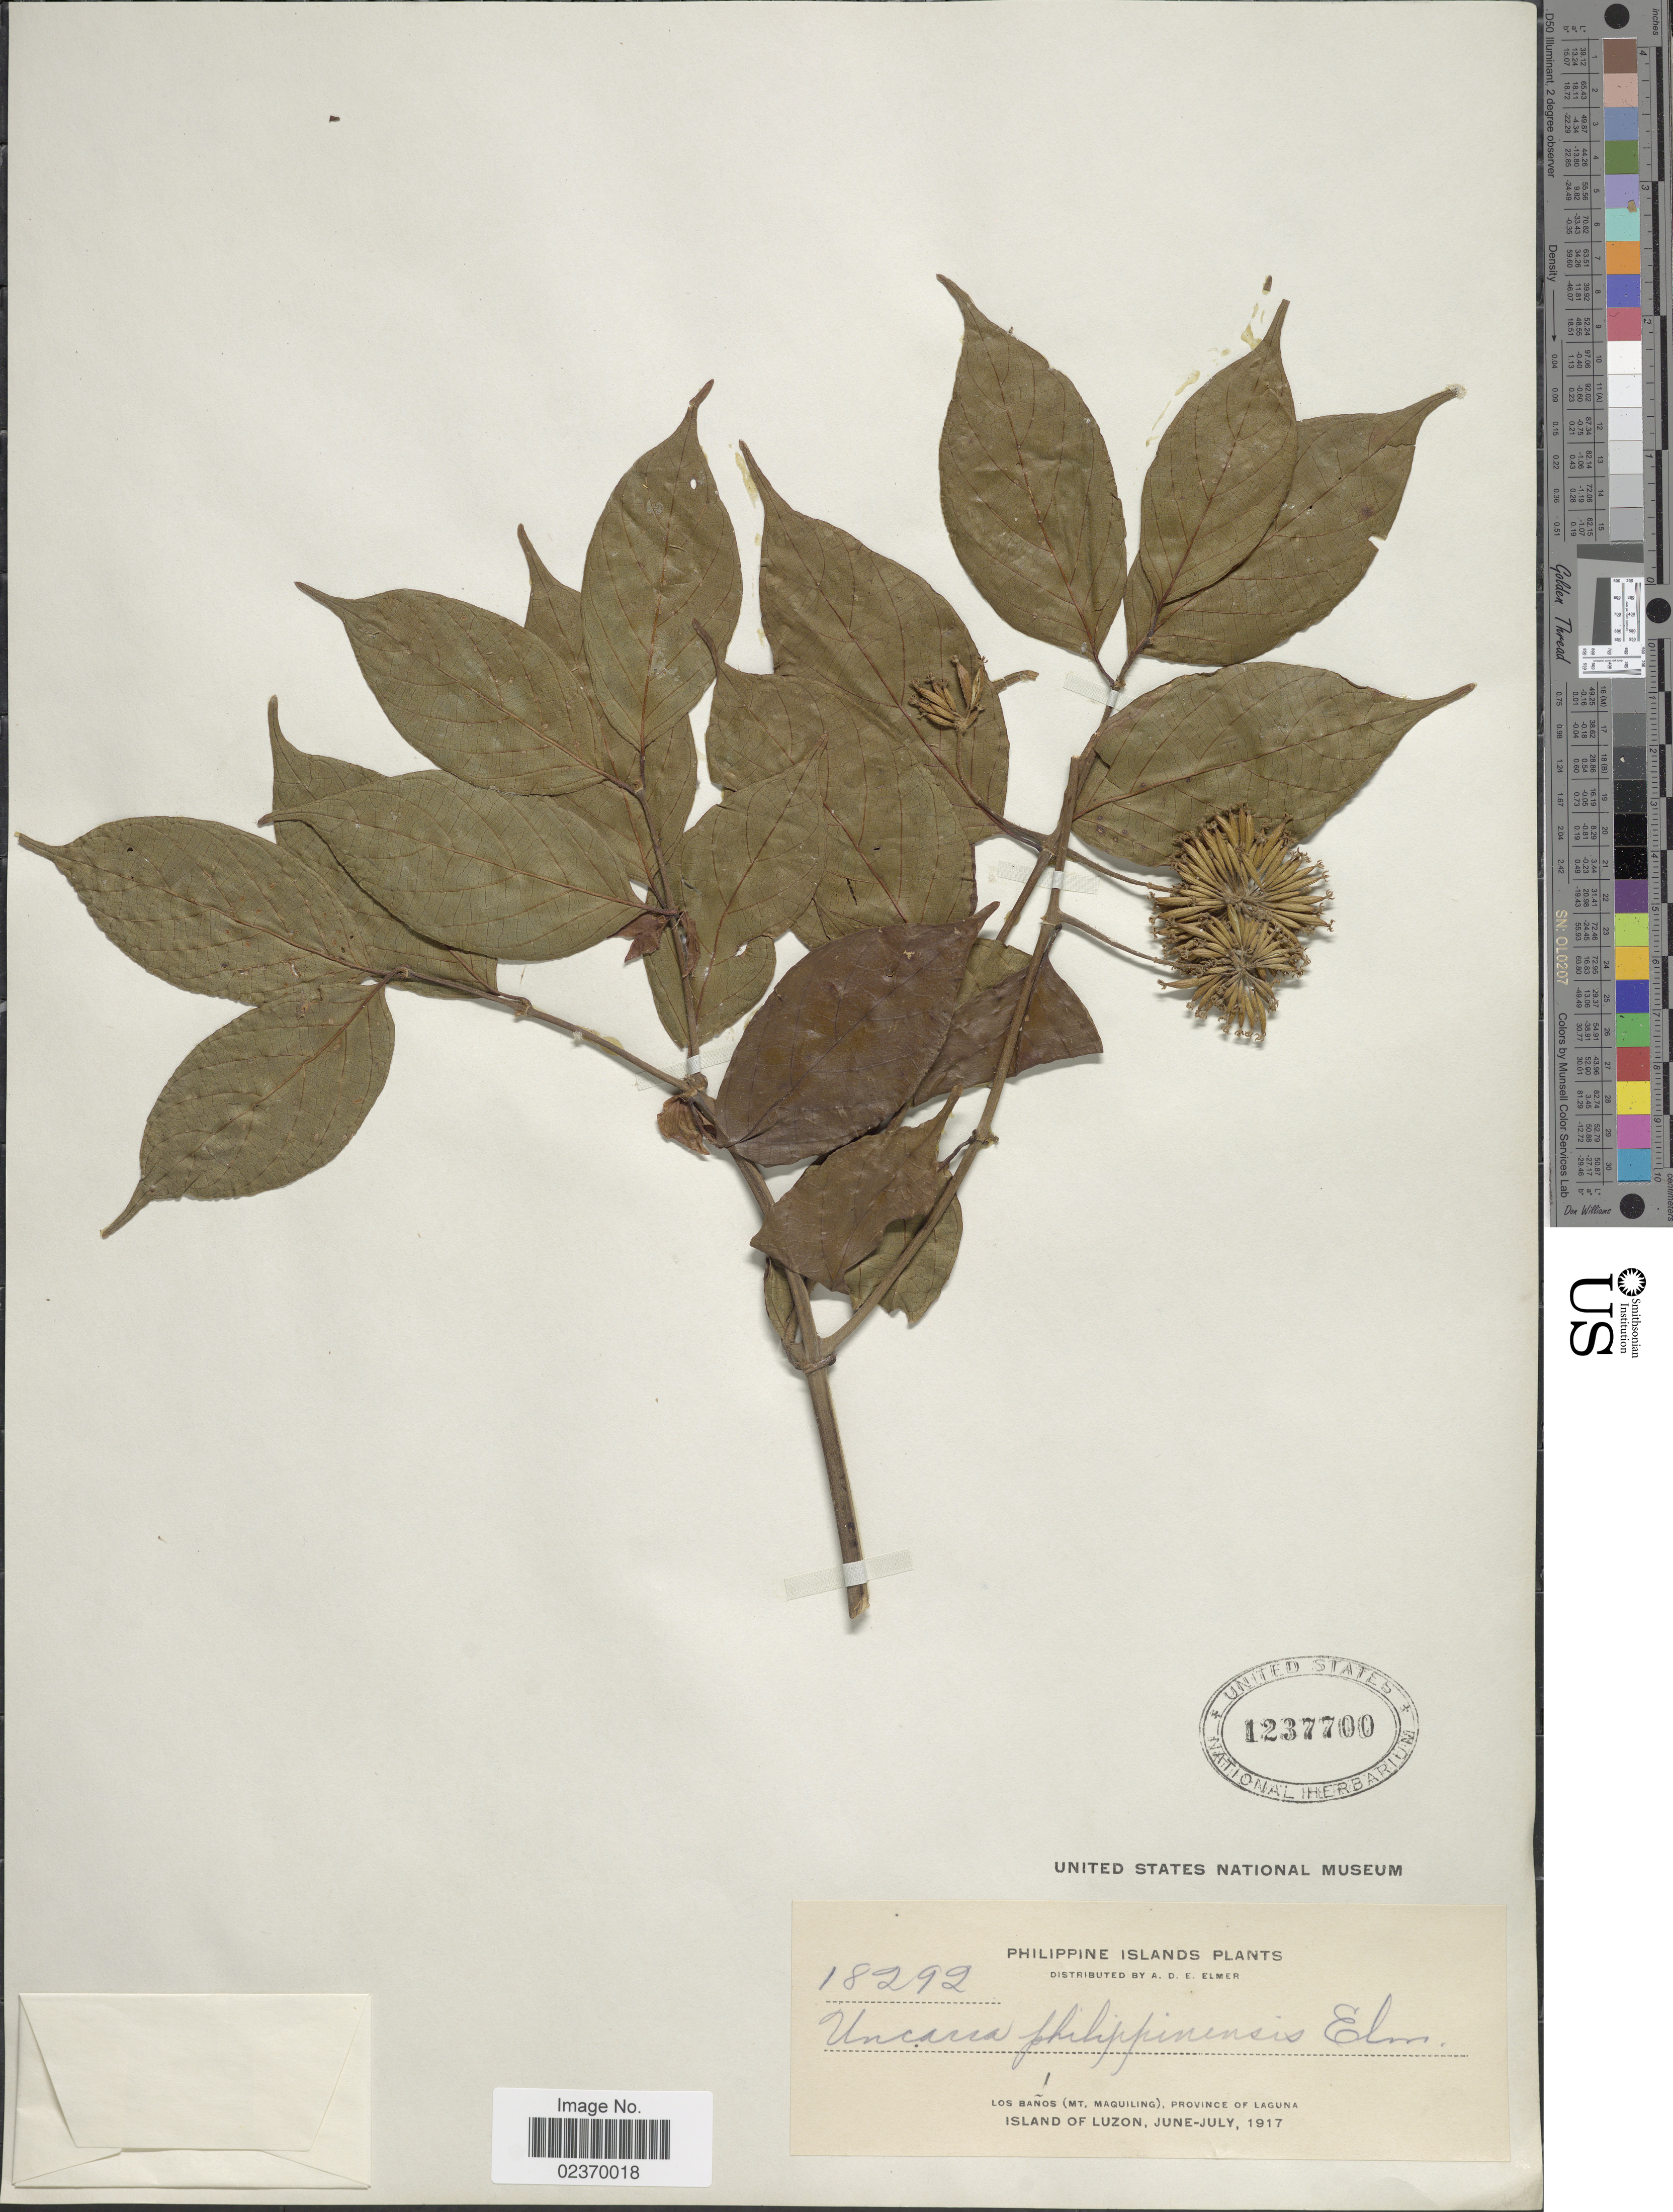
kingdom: Plantae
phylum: Tracheophyta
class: Magnoliopsida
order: Gentianales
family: Rubiaceae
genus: Uncaria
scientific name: Uncaria philippinensis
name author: Elmer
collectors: A. D. E. Elmer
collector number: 18292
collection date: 1917-06/1917-07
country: Philippines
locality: Philippine Islands, Los Baños (Mt Maquiling), Province of Laguna, Island of Luzon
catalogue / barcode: US 1237700